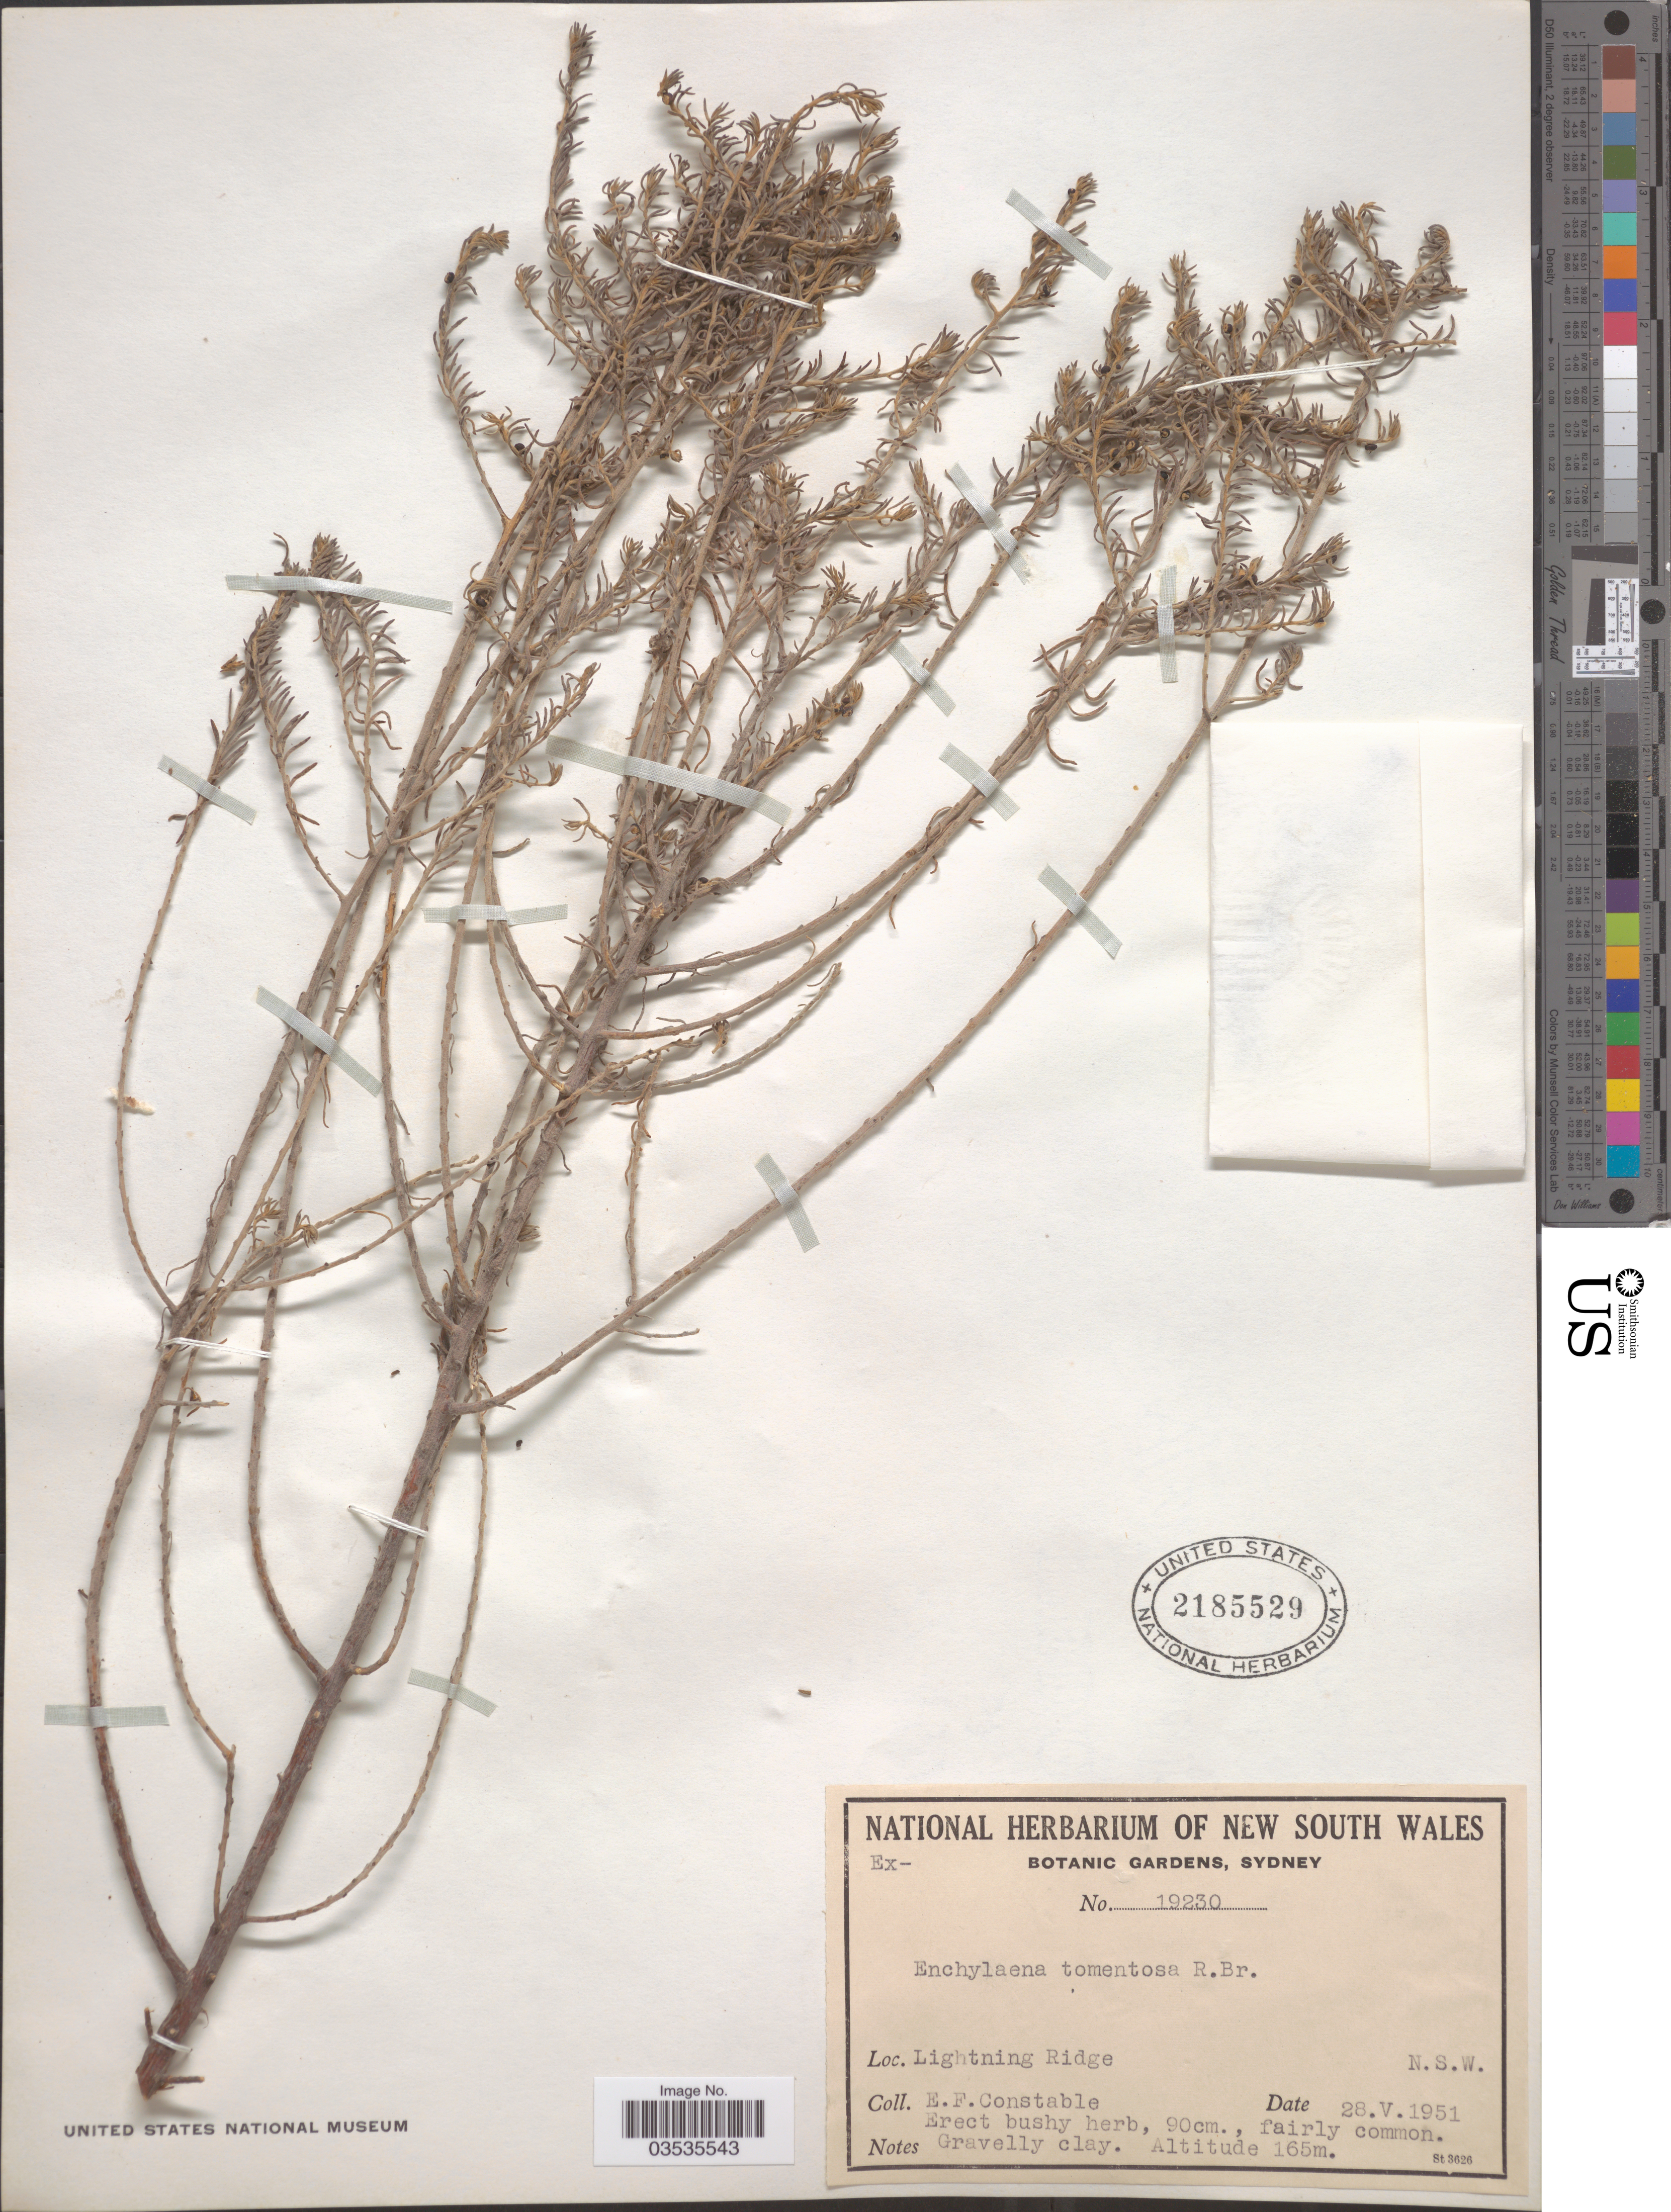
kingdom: Plantae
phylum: Tracheophyta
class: Magnoliopsida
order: Caryophyllales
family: Amaranthaceae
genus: Enchylaena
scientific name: Enchylaena tomentosa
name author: R. Br.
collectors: E. F. Constable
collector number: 19230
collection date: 1951-05-28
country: Australia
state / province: New South Wales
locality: Lightning Ridge.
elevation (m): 165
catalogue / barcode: US 2185529